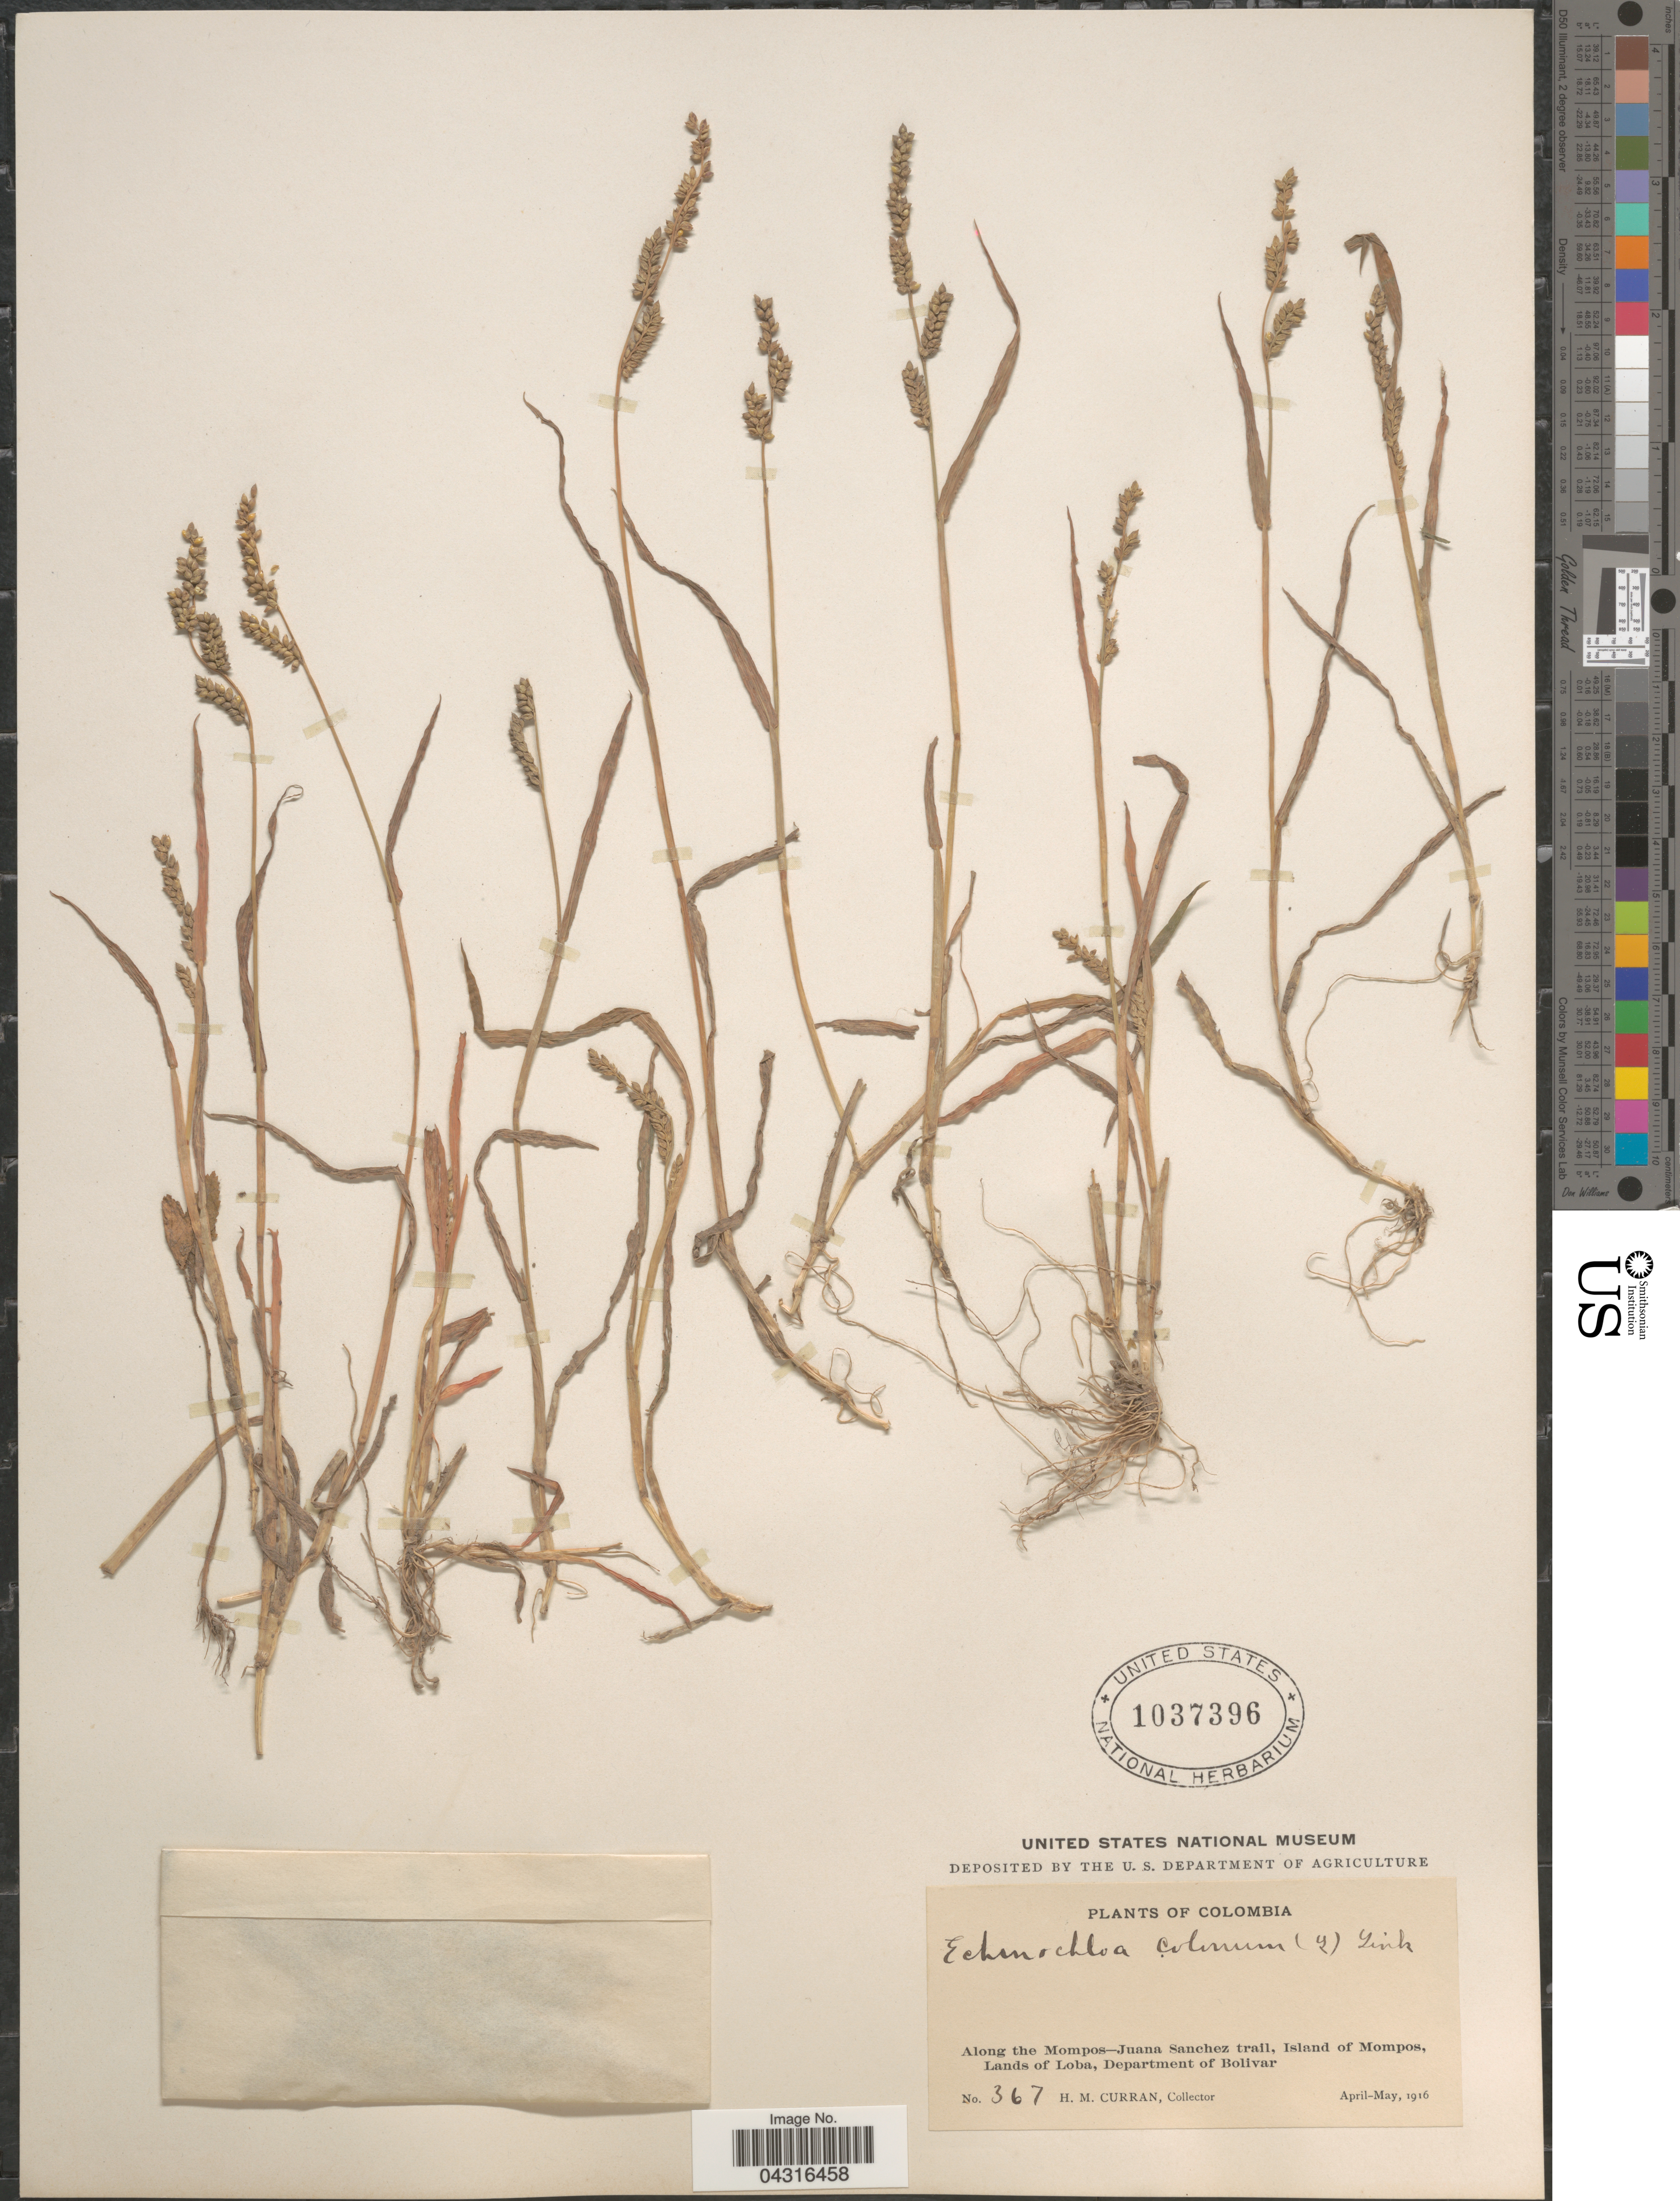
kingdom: Plantae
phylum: Tracheophyta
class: Liliopsida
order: Poales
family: Poaceae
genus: Echinochloa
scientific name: Echinochloa colona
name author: (L.) Link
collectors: H. M. Curran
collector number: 367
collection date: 1916-04/1916-05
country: Colombia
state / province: Bolívar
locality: Along the Mompos-Juana Sanchez trail, Island of Mompos, Lands of Loba, Department of Bolivar.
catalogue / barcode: US 1037396